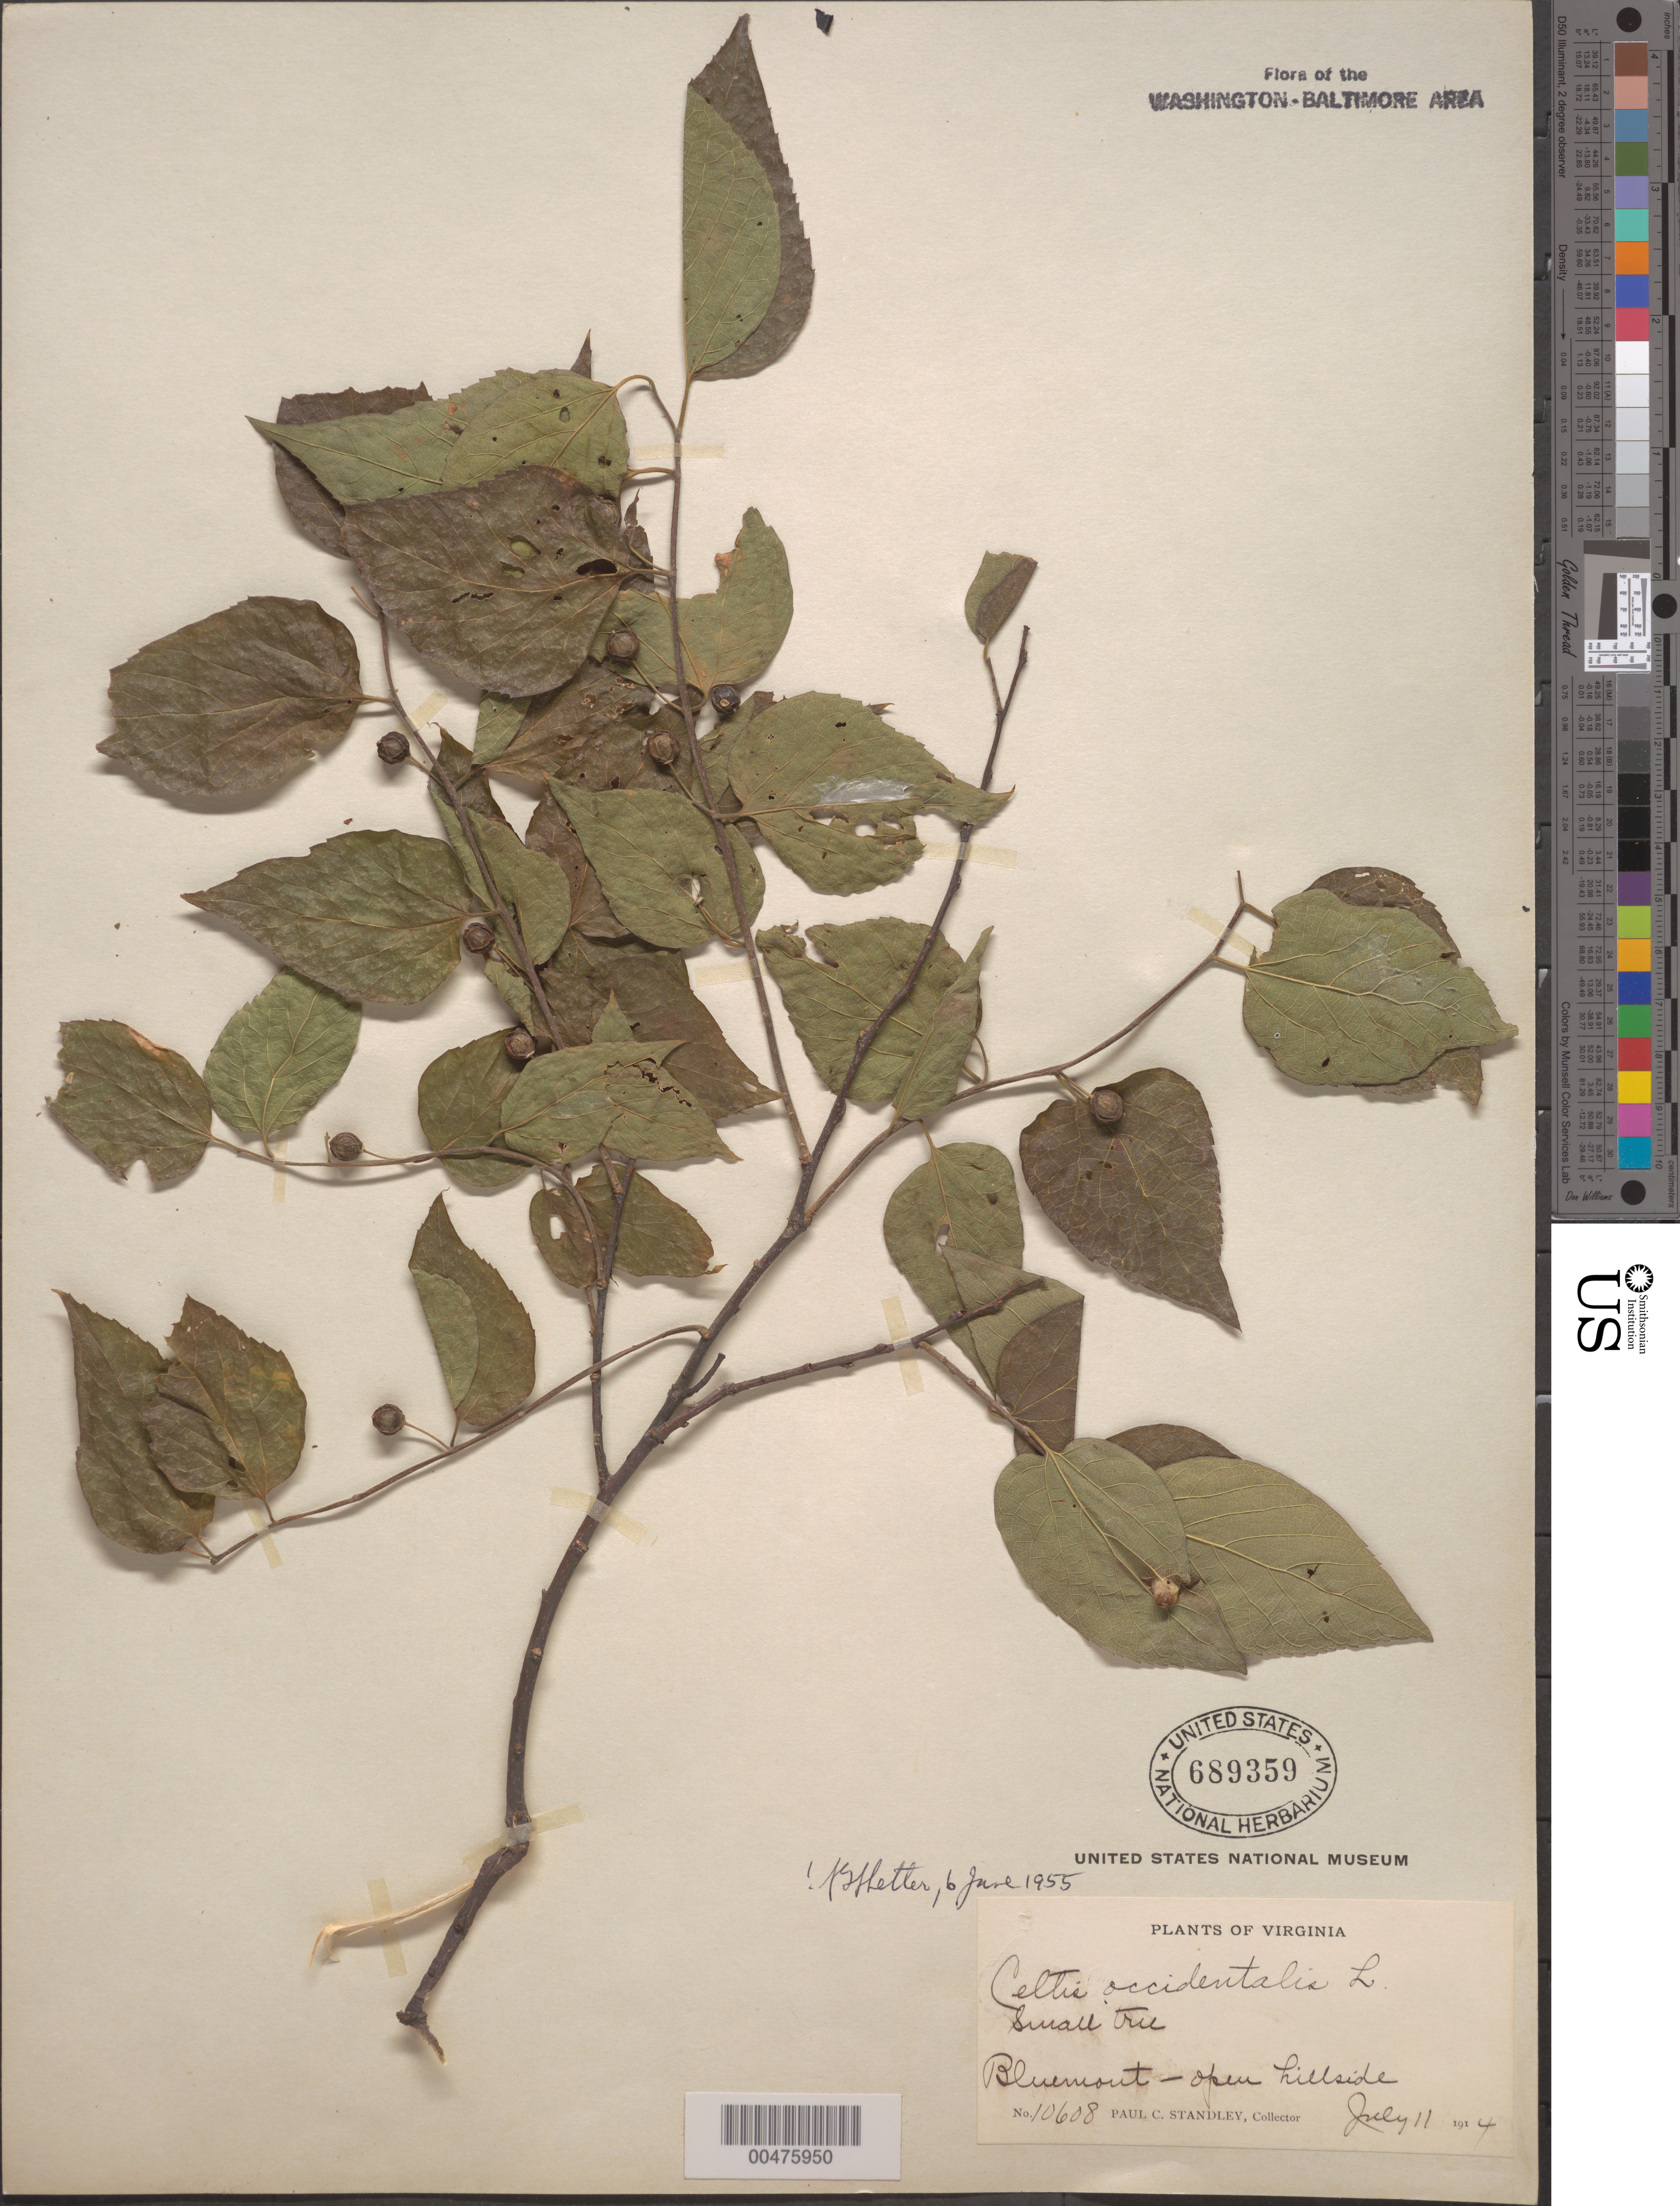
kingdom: Plantae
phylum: Tracheophyta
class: Magnoliopsida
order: Rosales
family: Cannabaceae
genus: Celtis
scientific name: Celtis occidentalis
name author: L.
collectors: P. C. Standley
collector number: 10608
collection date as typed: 11 Jul 1914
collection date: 1914-07-11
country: United States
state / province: Virginia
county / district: Loudoun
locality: Bluemont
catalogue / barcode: US 689359